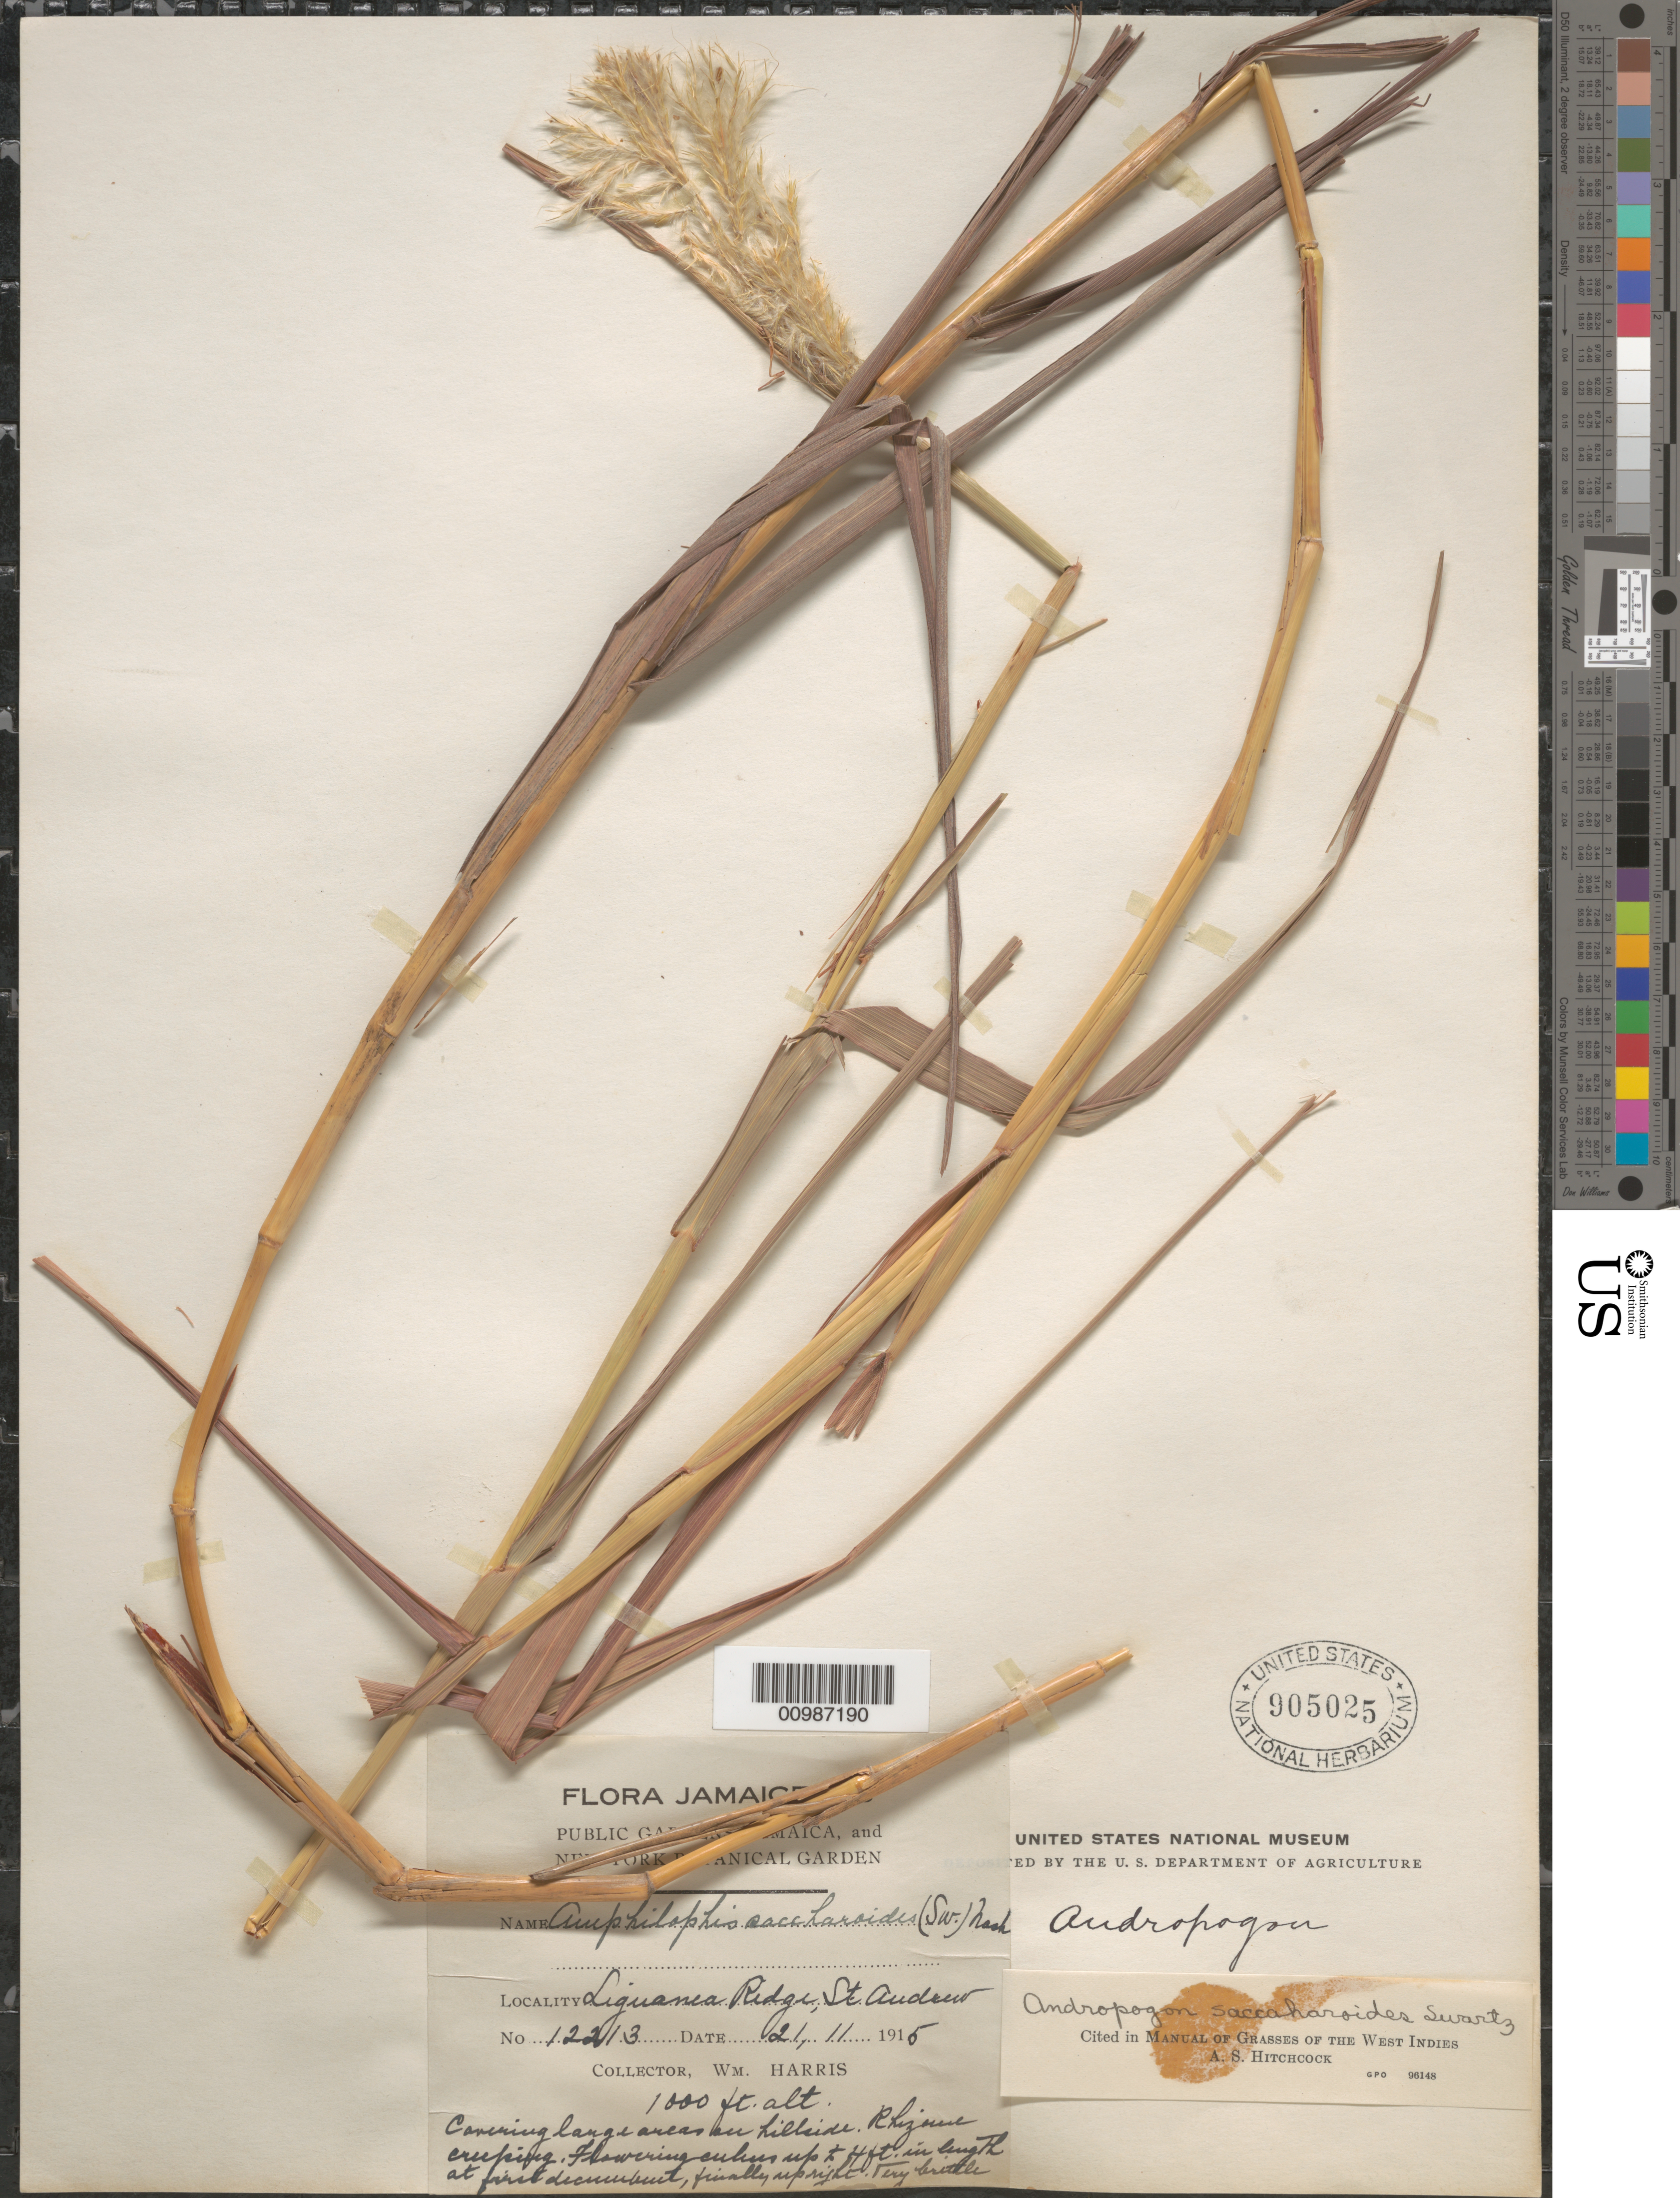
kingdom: Plantae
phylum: Tracheophyta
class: Liliopsida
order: Poales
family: Poaceae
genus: Andropogon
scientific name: Andropogon saccharoides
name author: Sw.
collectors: W. H. Harris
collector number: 12213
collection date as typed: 21 Nov 1916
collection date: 1916-11-21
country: Jamaica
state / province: Saint Andrew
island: Jamaica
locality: Liguanea Ridge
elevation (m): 305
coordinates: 0 N, 0 E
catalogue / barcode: US 905025